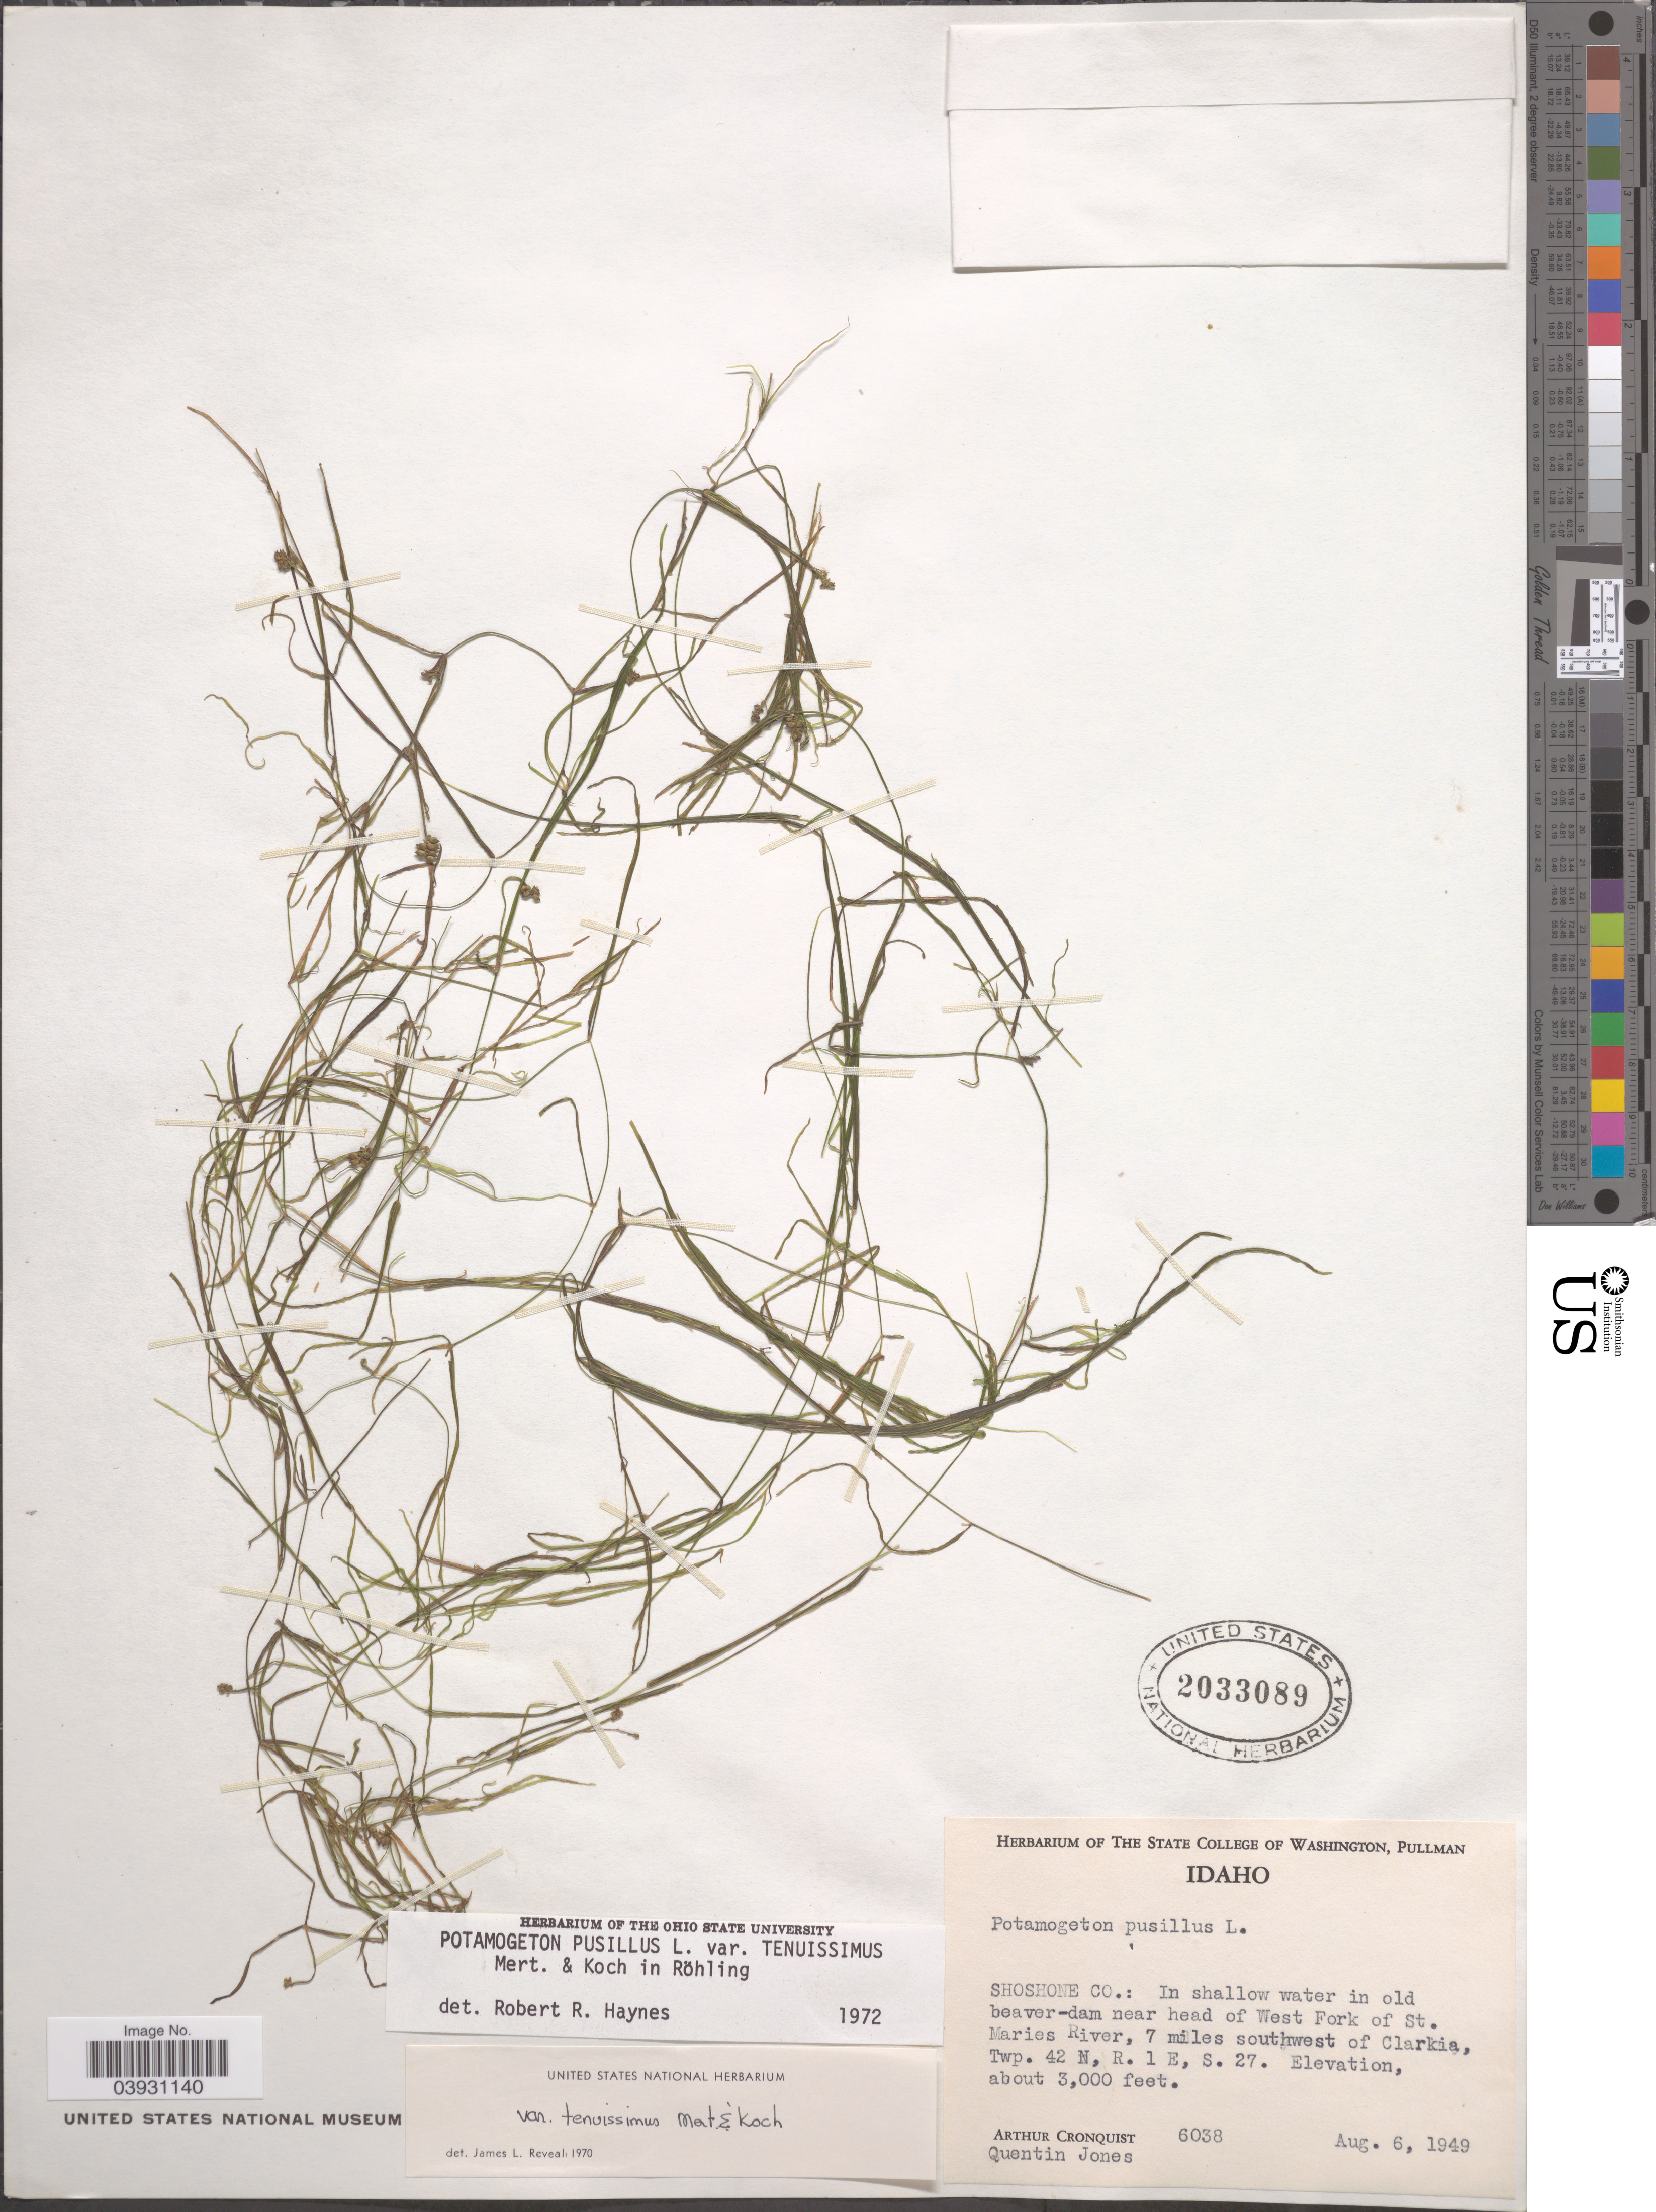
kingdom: Plantae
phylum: Tracheophyta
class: Liliopsida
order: Alismatales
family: Potamogetonaceae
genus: Potamogeton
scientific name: Potamogeton pusillus subsp. tenuissimus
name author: Mert. & W.D.J. Koch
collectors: A. J. Cronquist & Q. Jones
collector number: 6038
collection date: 1949-08-06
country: United States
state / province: Idaho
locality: Shoshone Co.: In shallow water in old beaver-dam near head of West Fork of St. Maries River, 7 miles southwest of Clarkia, Twp. 42 N, R. 1 E, S. 27.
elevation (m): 914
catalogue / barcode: US 2033089